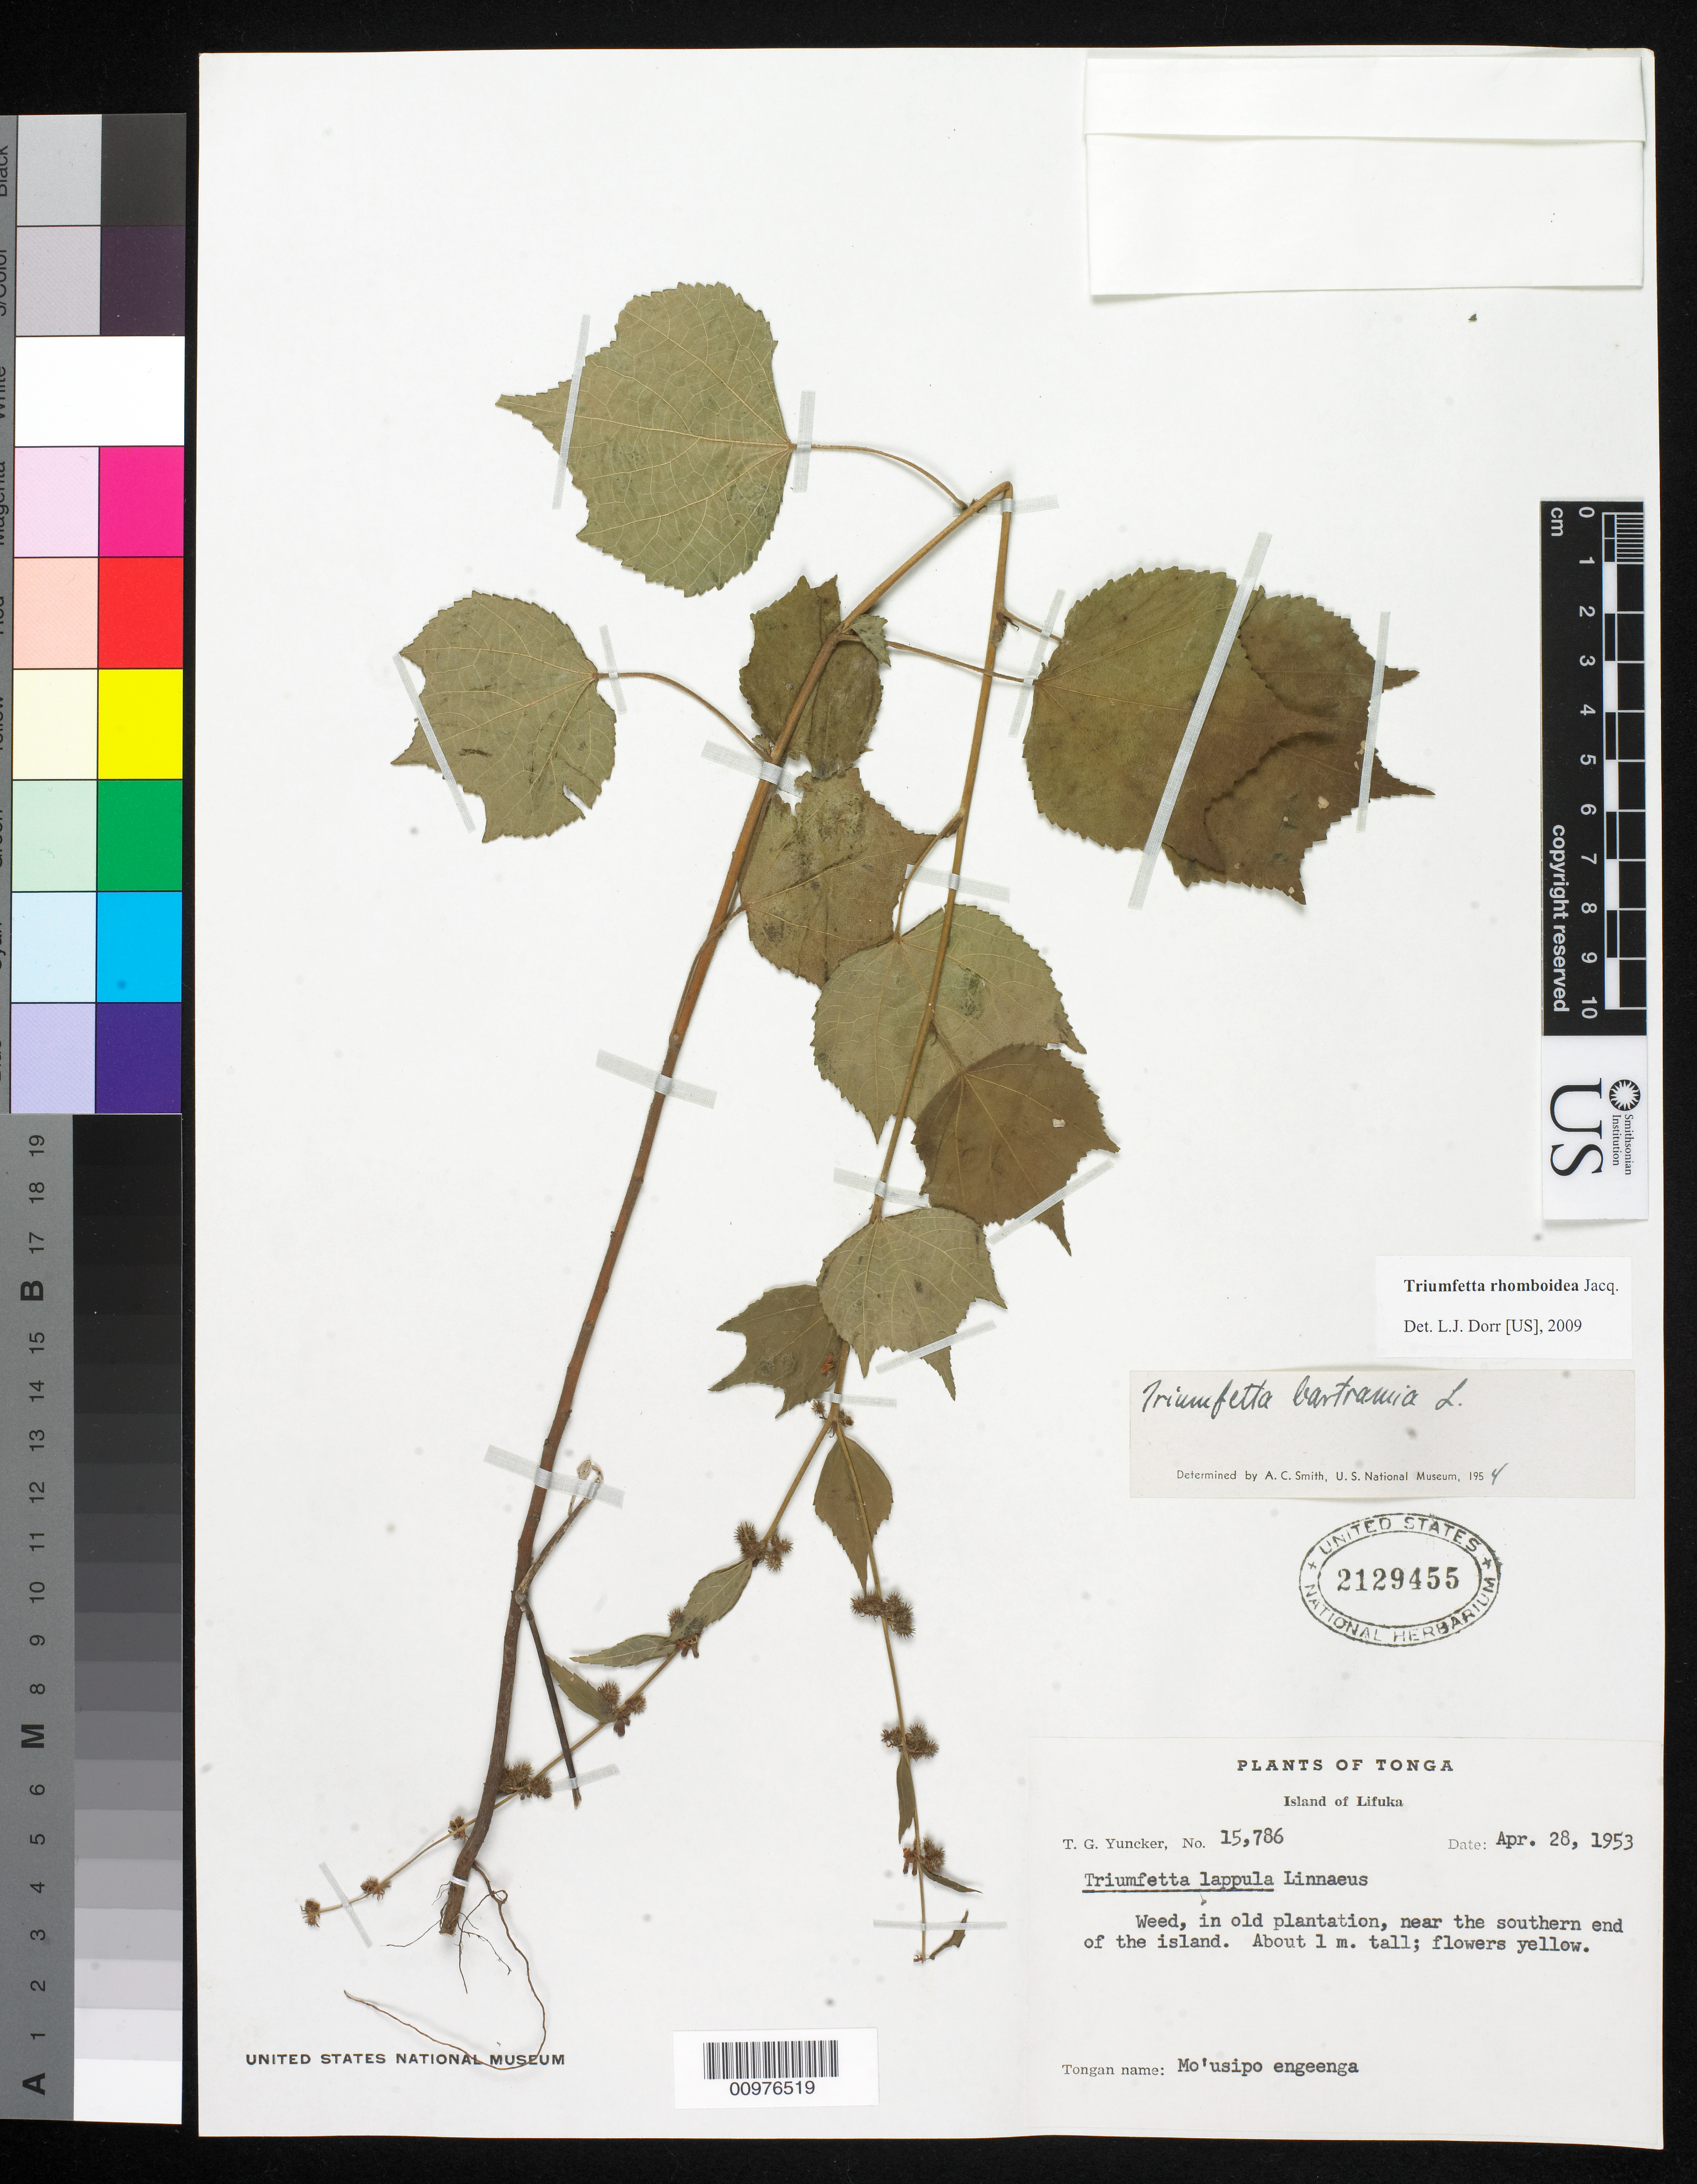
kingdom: Plantae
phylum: Tracheophyta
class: Magnoliopsida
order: Malvales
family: Malvaceae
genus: Triumfetta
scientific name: Triumfetta rhomboidea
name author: Jacq.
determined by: Dorr, L. J., (BOT), Smithsonian Institution - National Museum of Natural History (UNITED STATES)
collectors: T. G. Yuncker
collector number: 15786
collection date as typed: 28 Apr 1953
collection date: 1953-04-28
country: Tonga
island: Lifuka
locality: Island of Lifuka. Near southern end.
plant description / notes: Common name: 'Mo'usipo engeenga'; Common name language: Tongan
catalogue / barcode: US 2129455